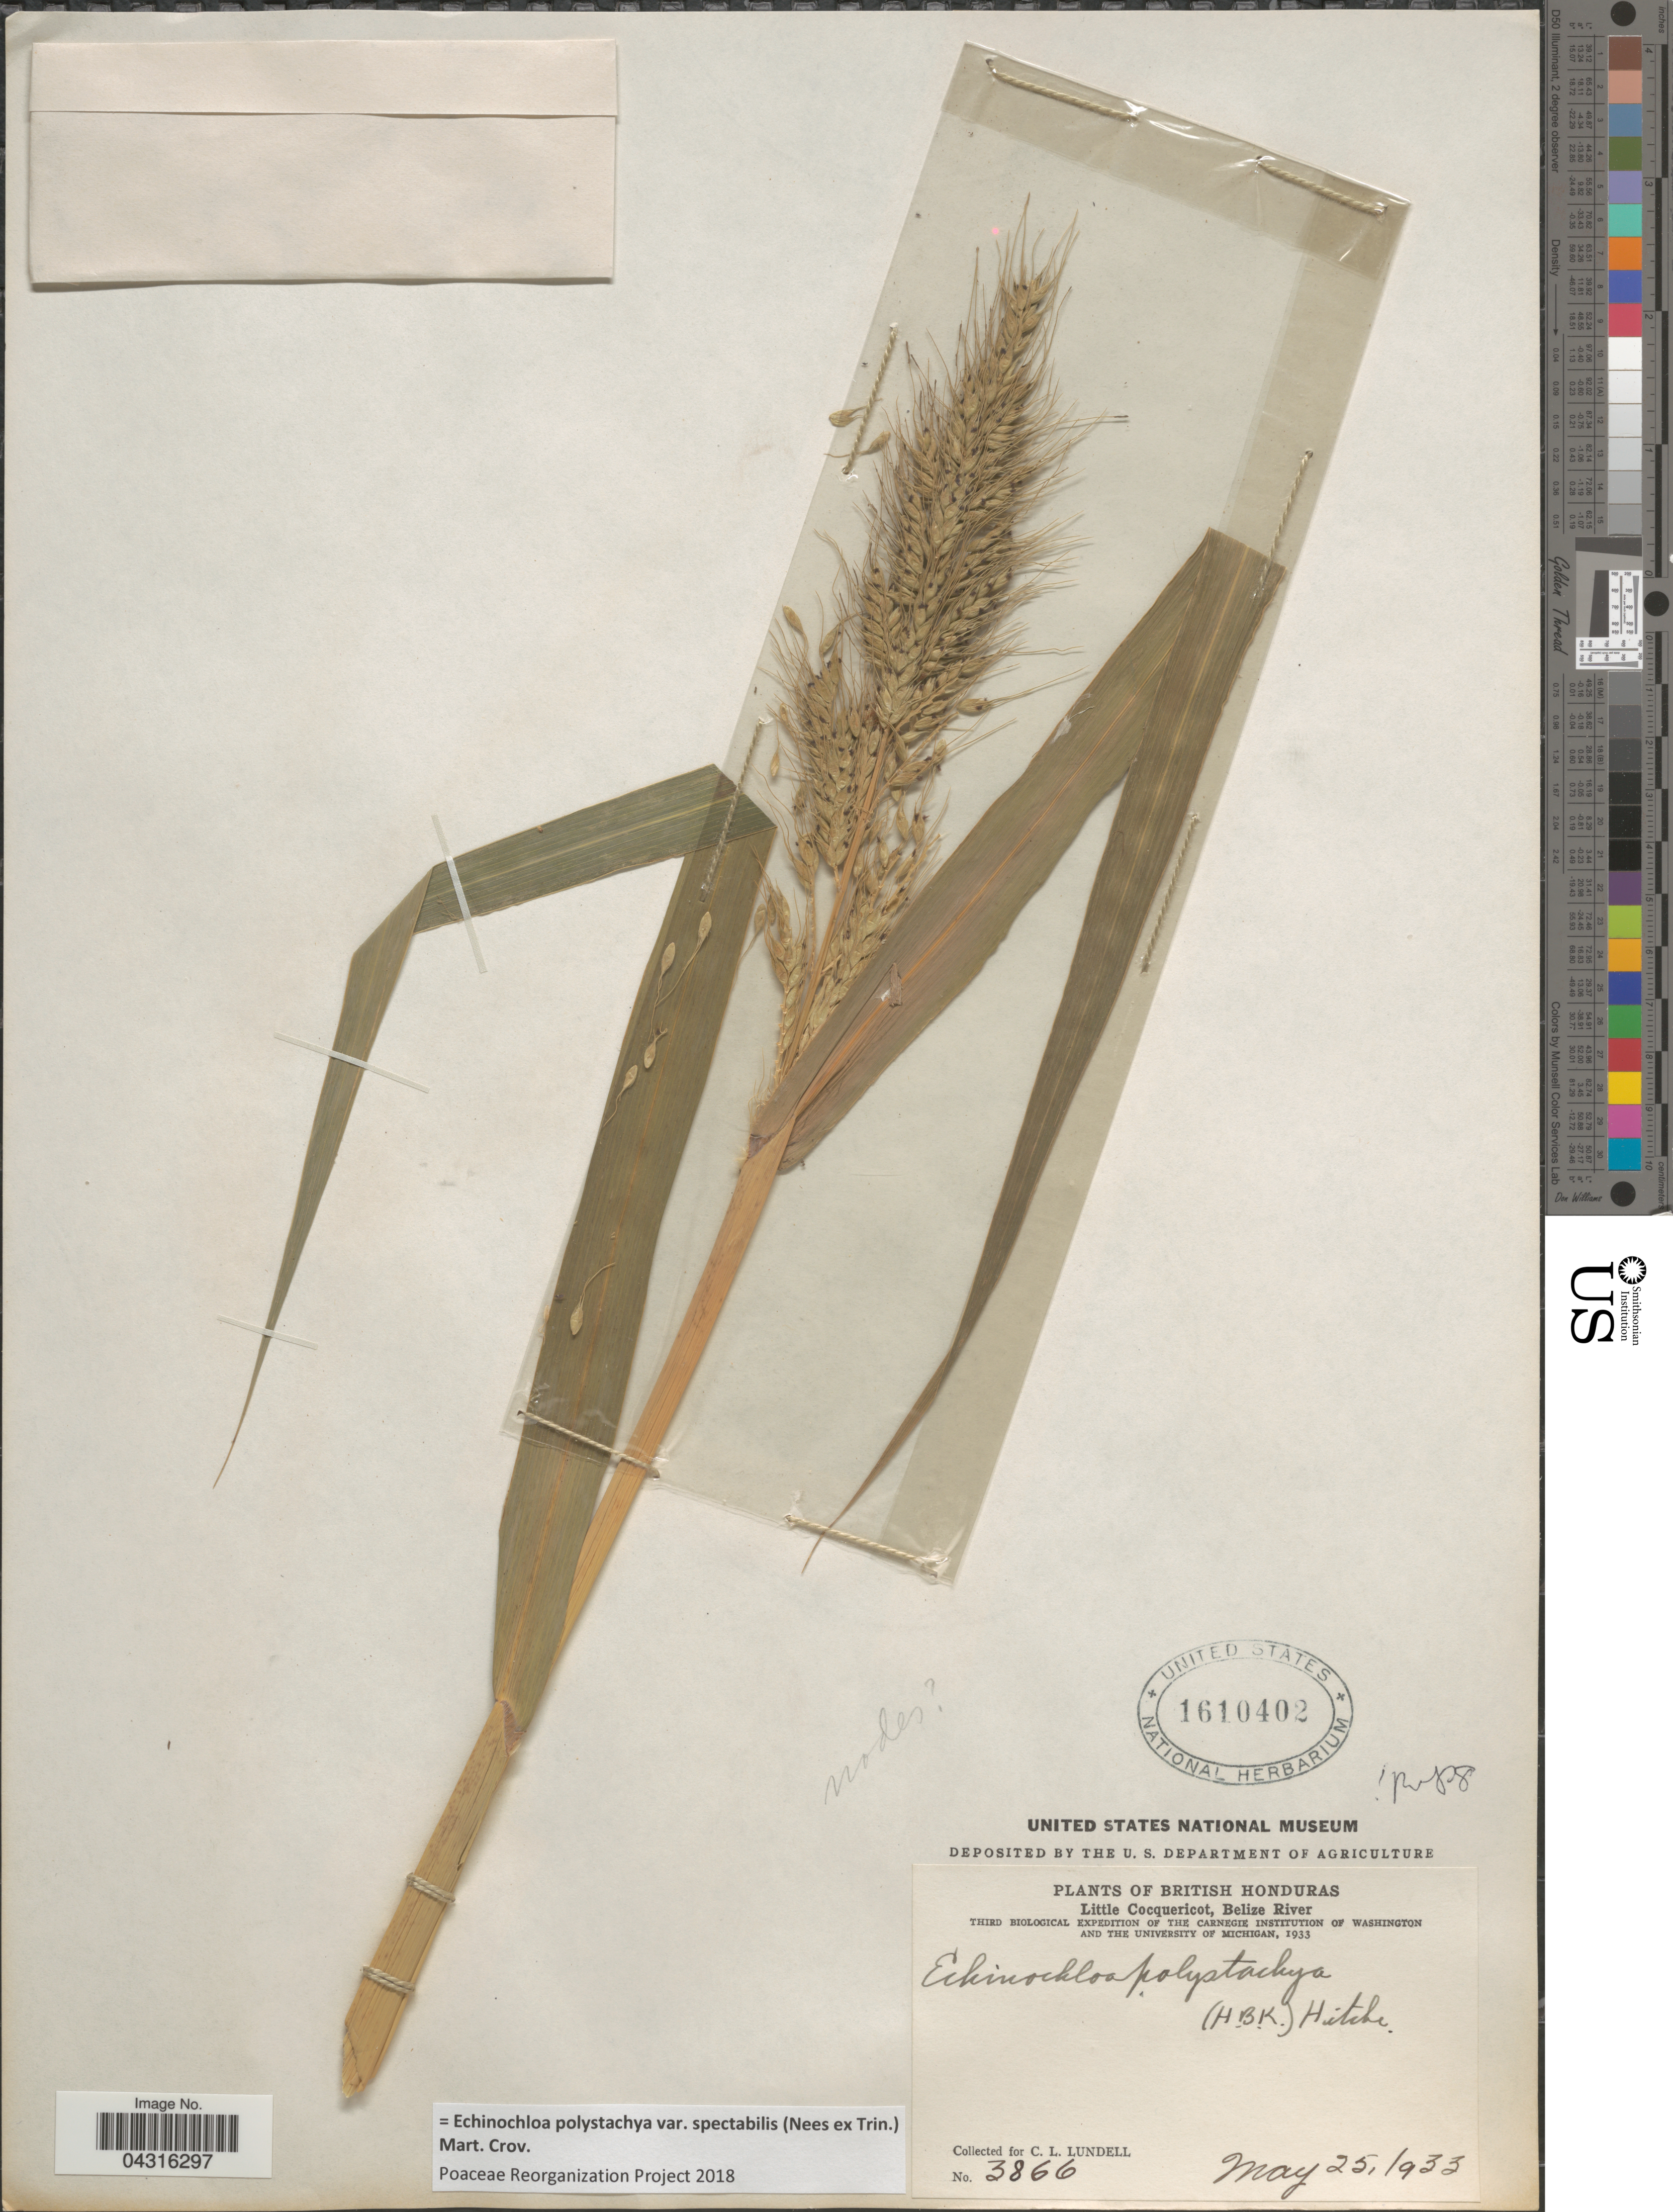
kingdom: Plantae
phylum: Tracheophyta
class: Liliopsida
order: Poales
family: Poaceae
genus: Echinochloa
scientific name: Echinochloa polystachya var. spectabilis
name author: (Nees ex Trin.) Mart. Crov.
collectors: C. L. Lundell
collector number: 3866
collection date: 1933-09-25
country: Belize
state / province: Belize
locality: British Honduras. Little Cocquericot, Belize River. Third Biological Expedition.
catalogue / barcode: US 1610402